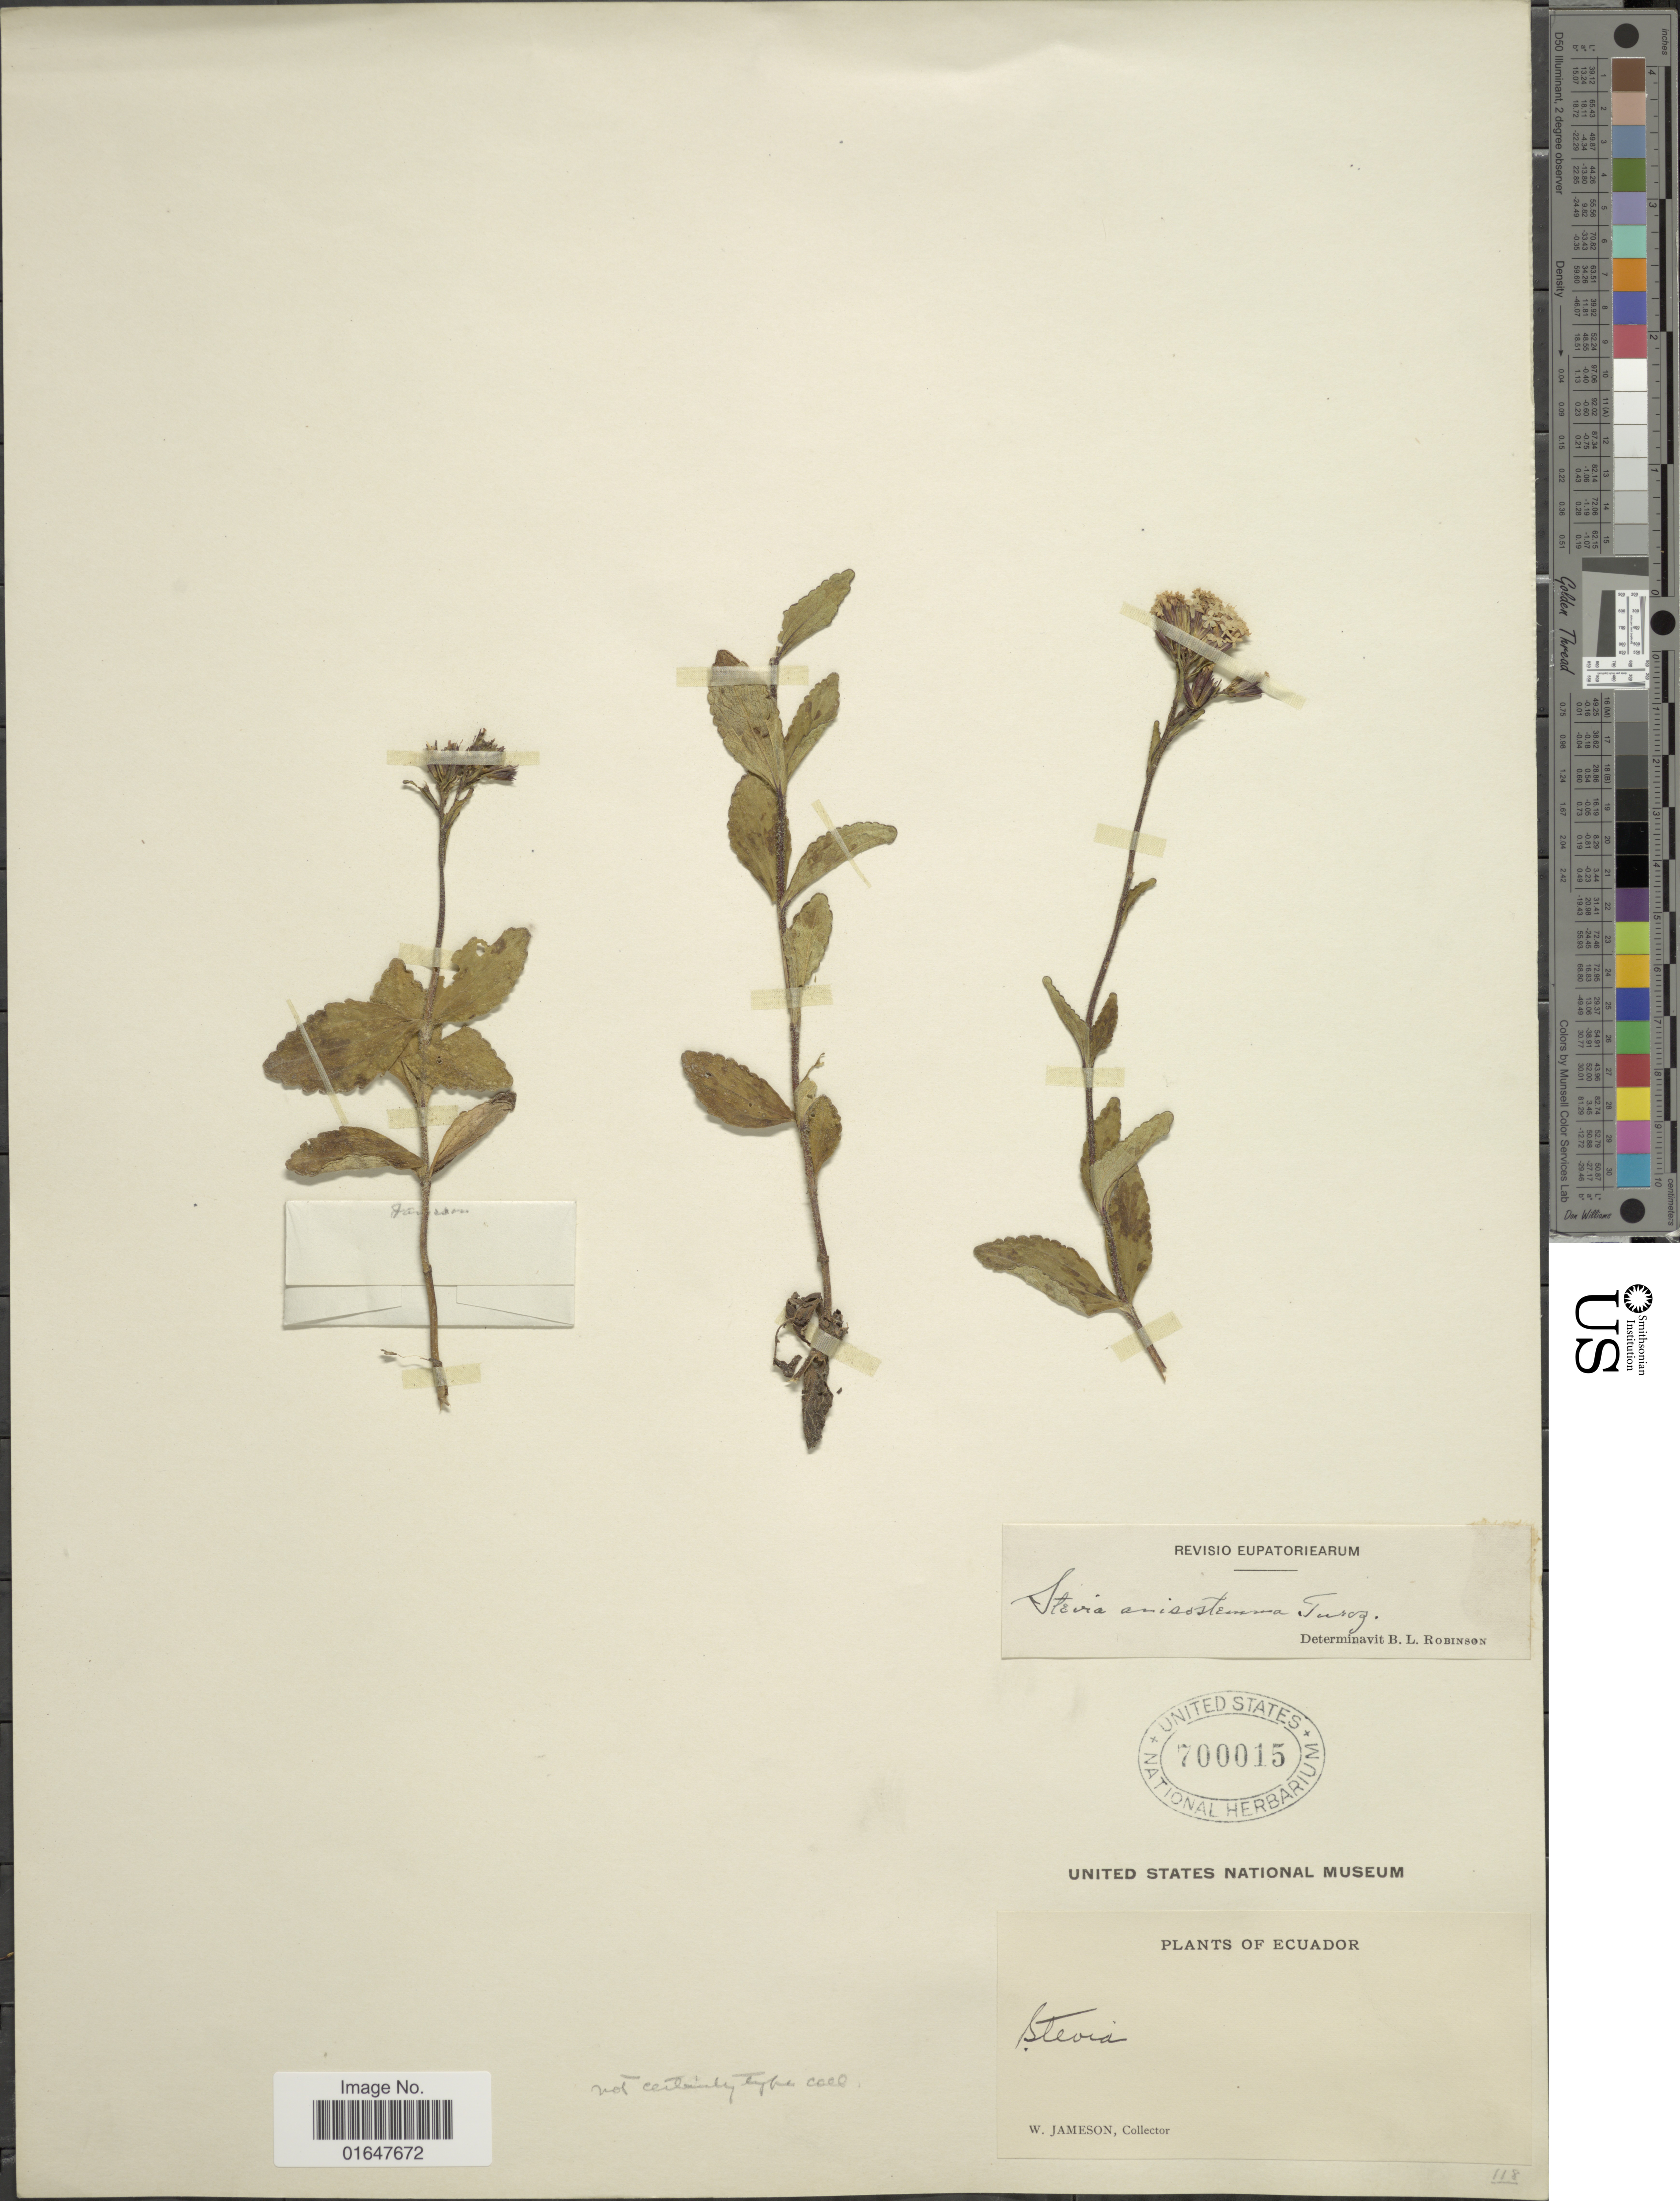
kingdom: Plantae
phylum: Tracheophyta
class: Magnoliopsida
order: Asterales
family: Asteraceae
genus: Stevia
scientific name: Stevia anisostemma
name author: Turcz.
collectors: W. Jameson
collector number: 118?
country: Ecuador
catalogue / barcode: US 700015